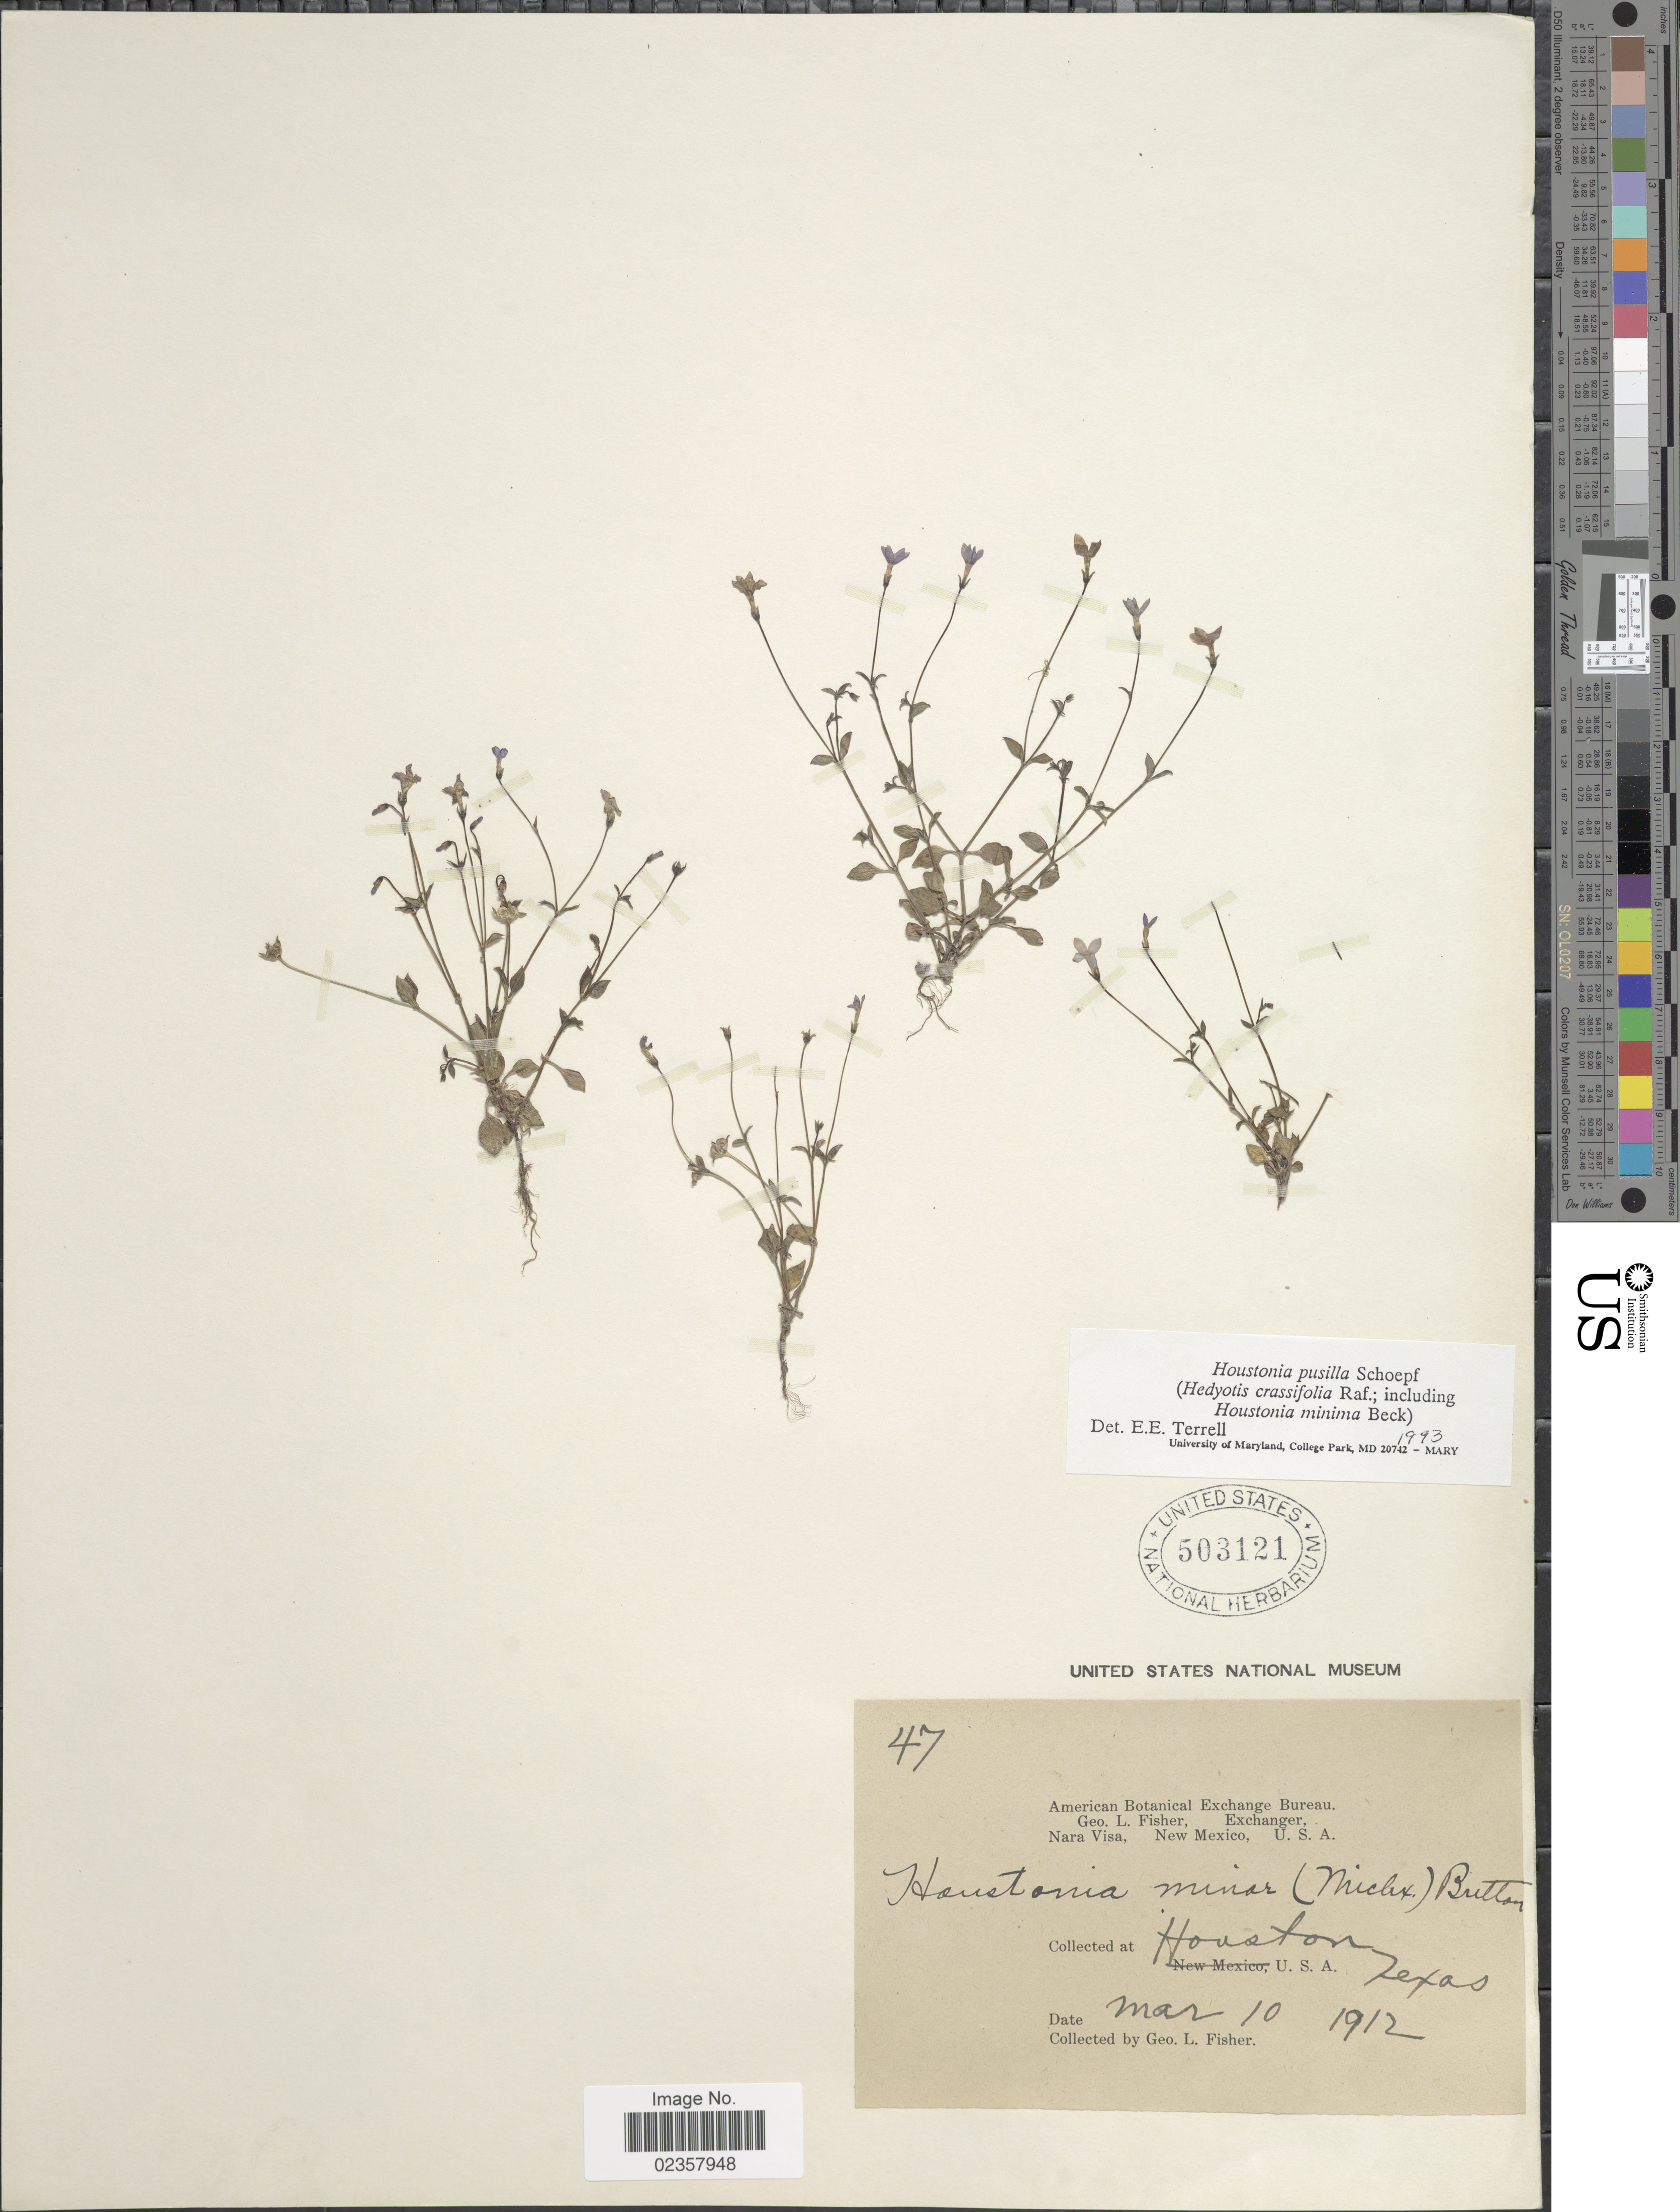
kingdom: Plantae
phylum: Tracheophyta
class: Magnoliopsida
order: Gentianales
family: Rubiaceae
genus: Houstonia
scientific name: Houstonia pusilla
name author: Schoepf.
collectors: G. L. Fisher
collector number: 47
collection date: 1912-03-10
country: United States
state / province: Texas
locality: Houston, U.S.A. Texas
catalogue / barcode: US 503121